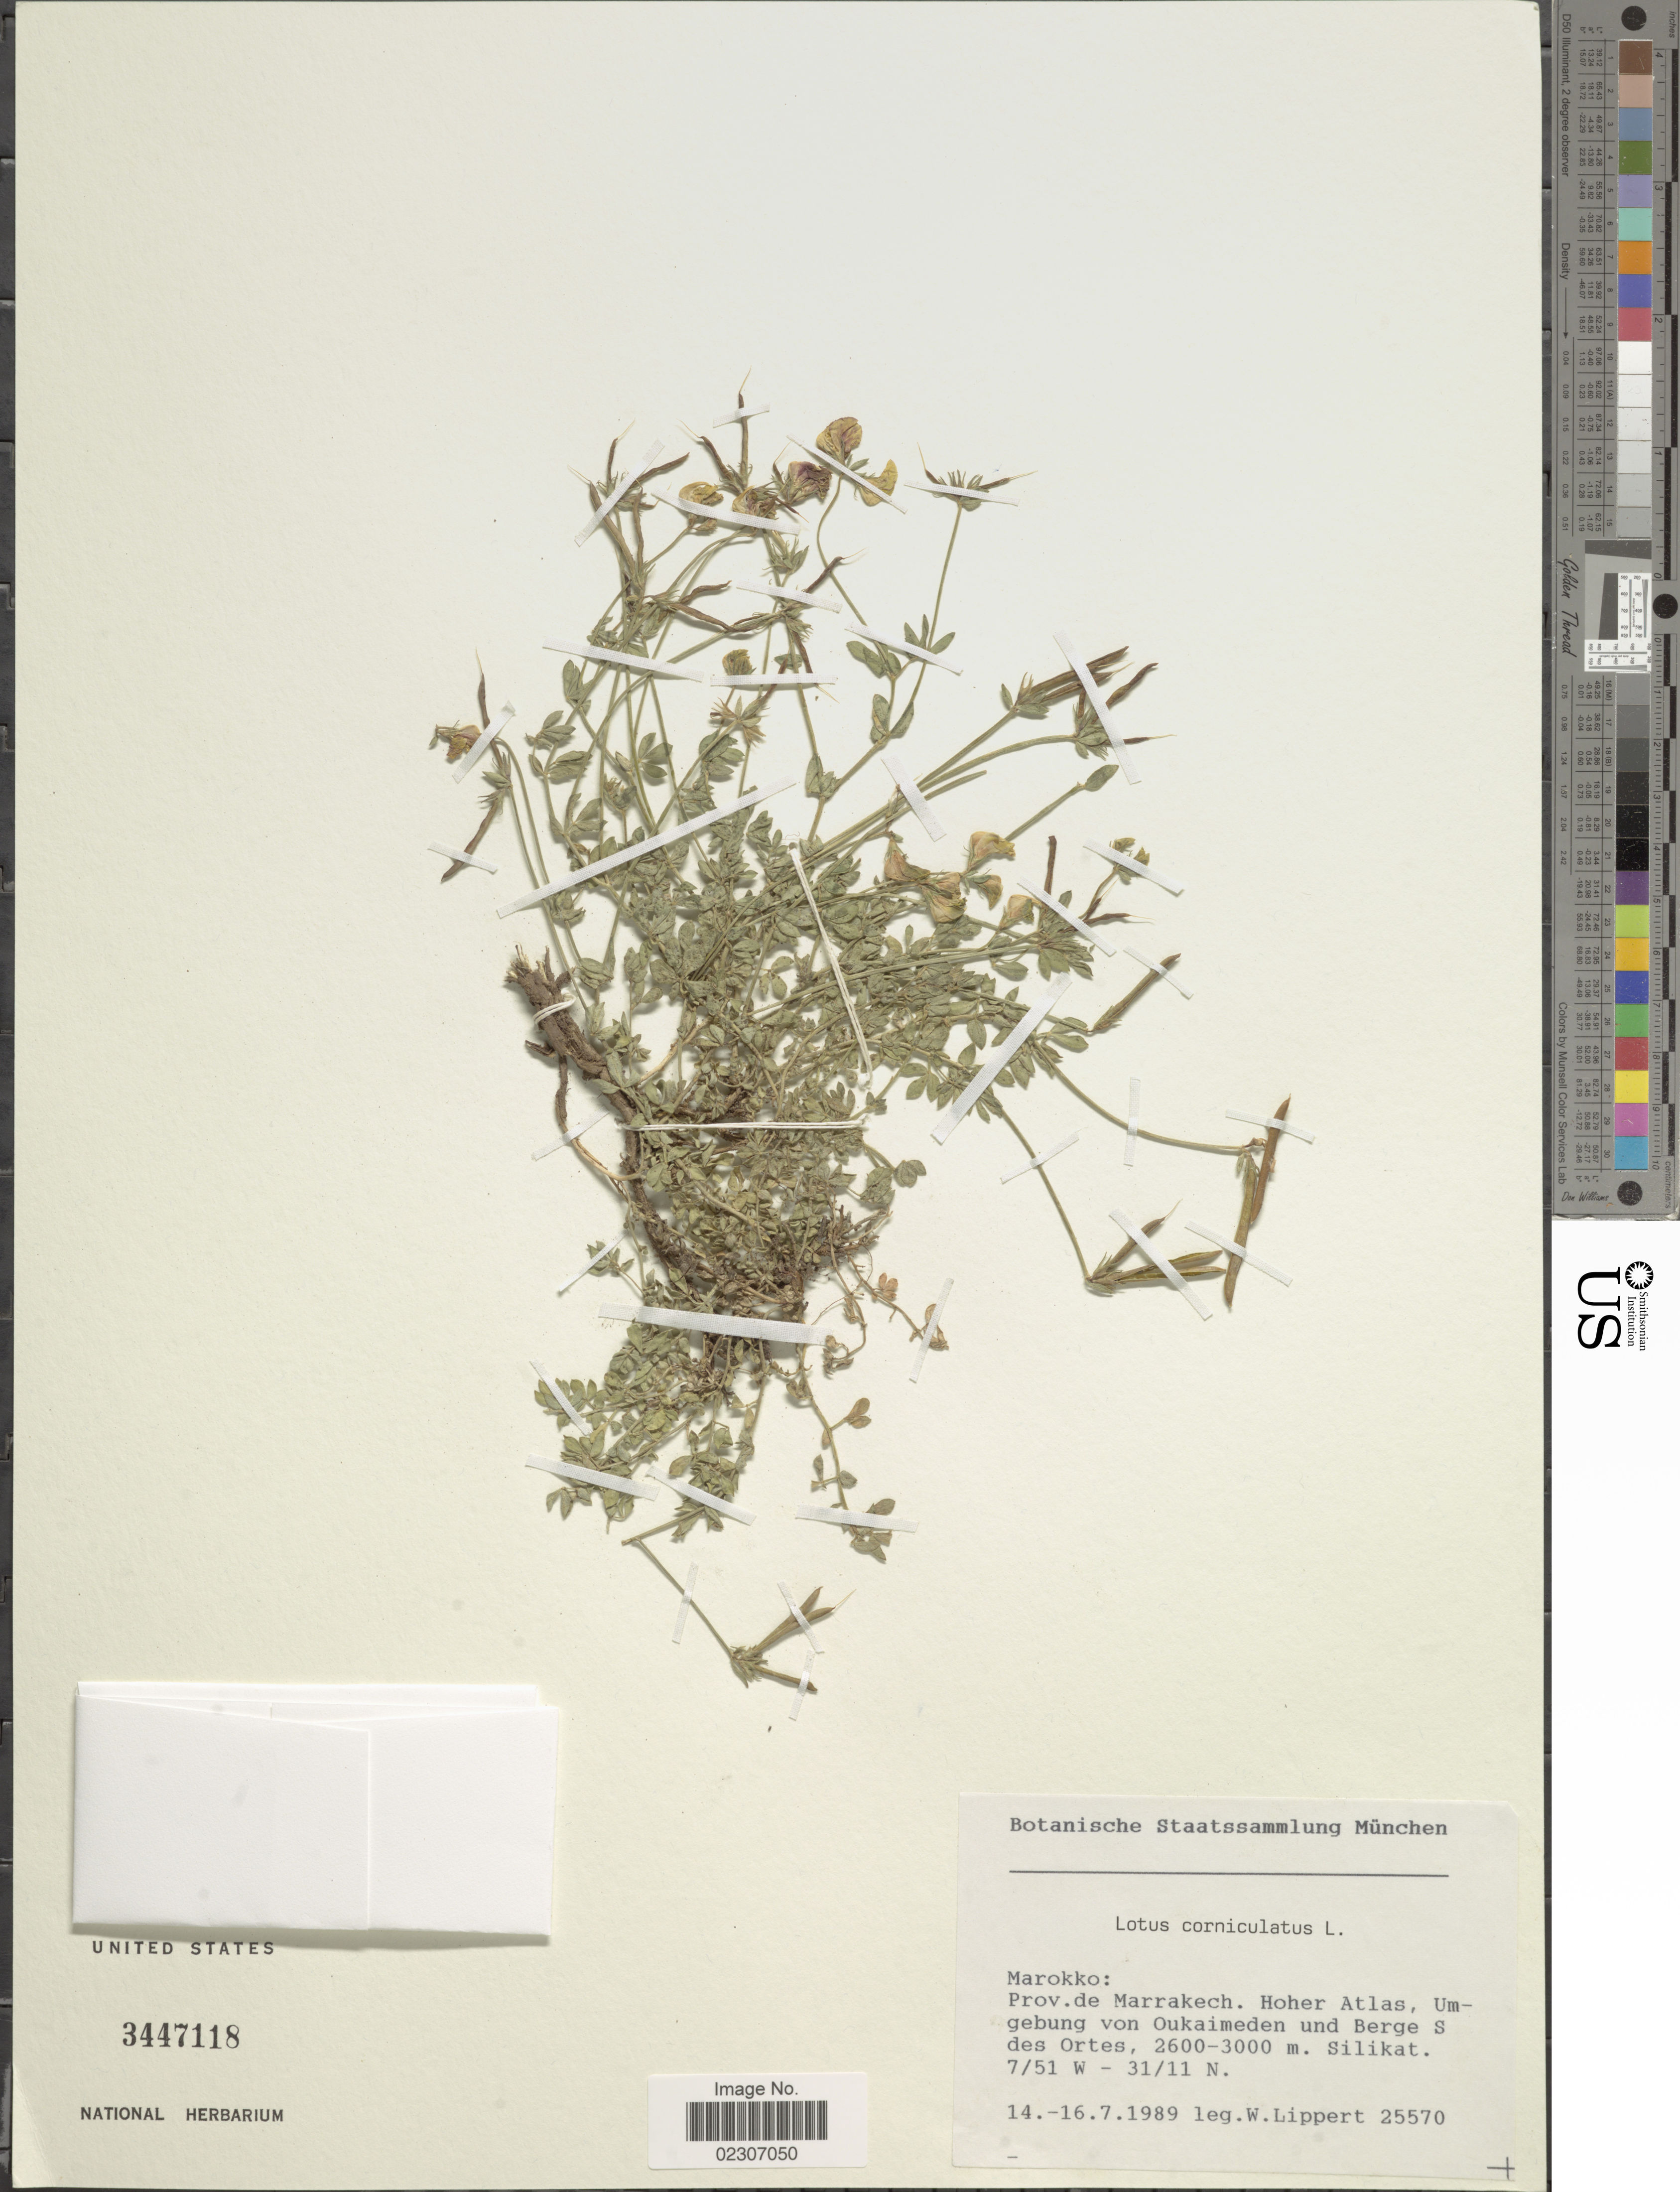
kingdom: Plantae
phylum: Tracheophyta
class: Magnoliopsida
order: Fabales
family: Fabaceae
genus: Lotus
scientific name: Lotus corniculatus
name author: L.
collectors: W. Lippert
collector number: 25570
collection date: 1989-07-14/1989-07-16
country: Morocco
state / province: Marrakech-Tensift-Al Haouz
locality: Prov. de Marrakech. Hoher Atlas, Umgebung von Oukaimeden und Berge S des Ortes, Silikat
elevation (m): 2600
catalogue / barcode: US 3447118